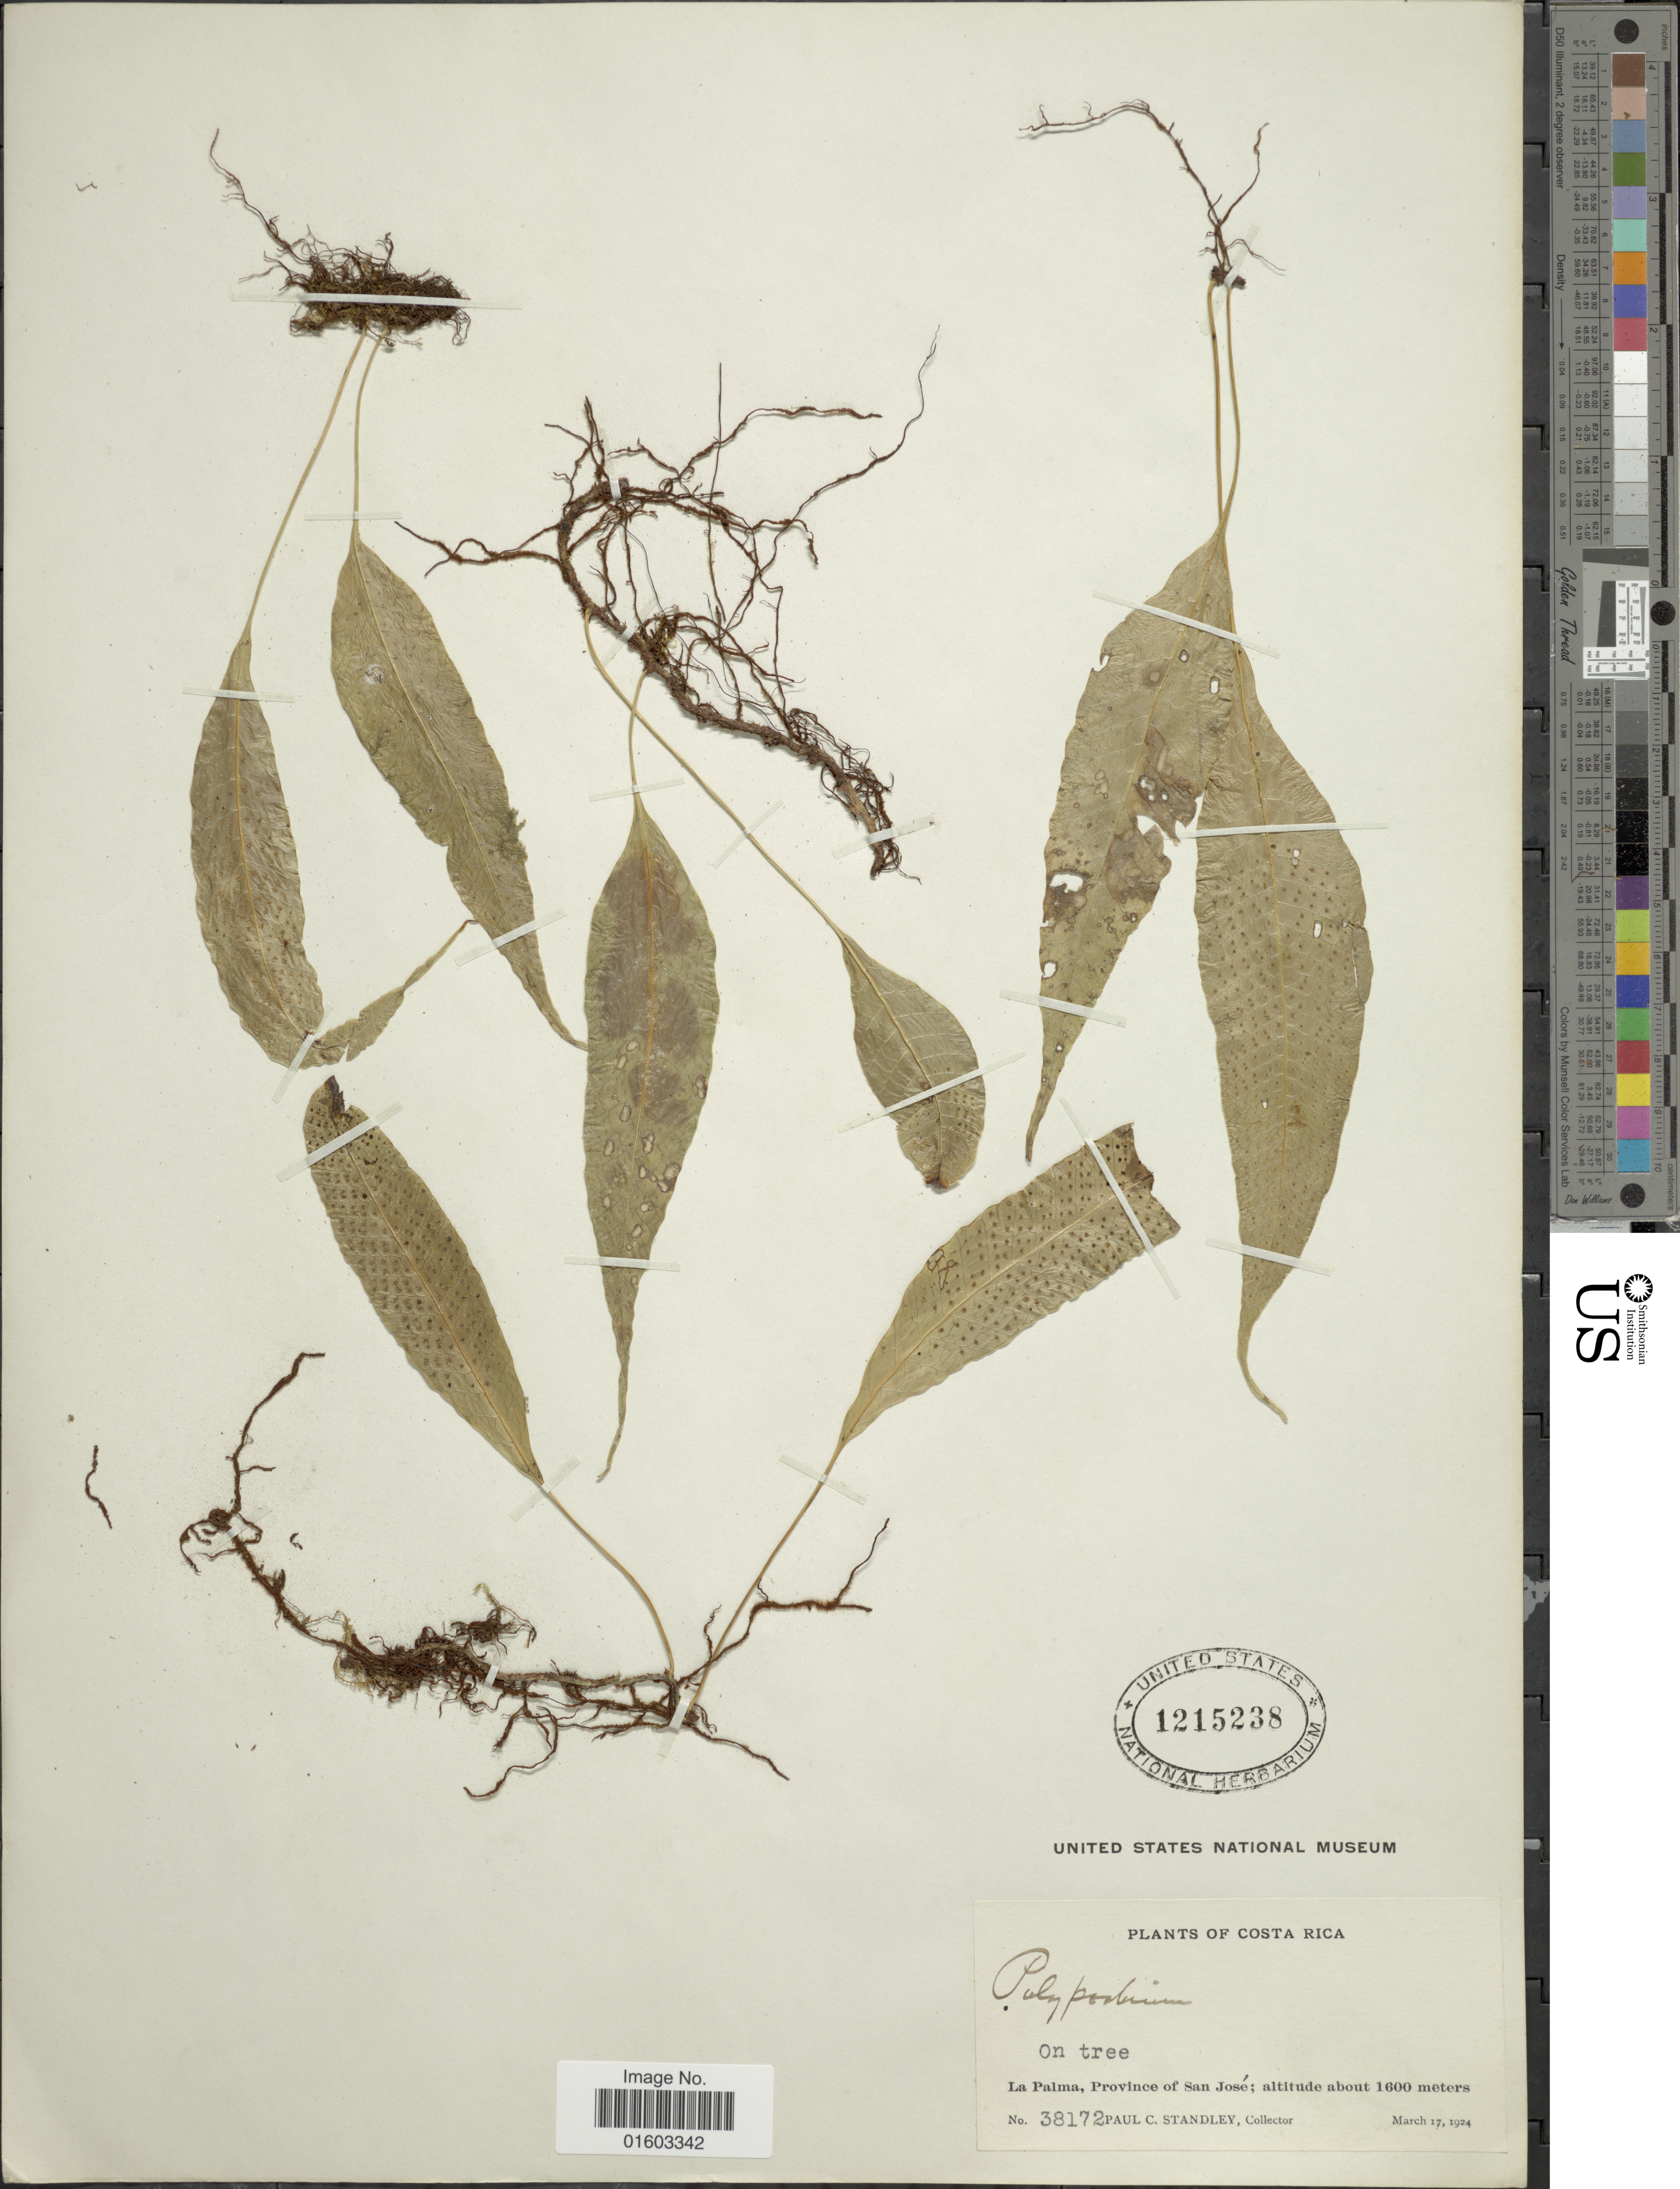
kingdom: Plantae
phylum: Tracheophyta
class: Polypodiopsida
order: Polypodiales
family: Polypodiaceae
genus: Campyloneurum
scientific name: Campyloneurum wercklei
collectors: P. C. Standley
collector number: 38172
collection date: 1924-03-17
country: Costa Rica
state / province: San José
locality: La Palma, Province of San Jose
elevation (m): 1600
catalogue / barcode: US 1215238